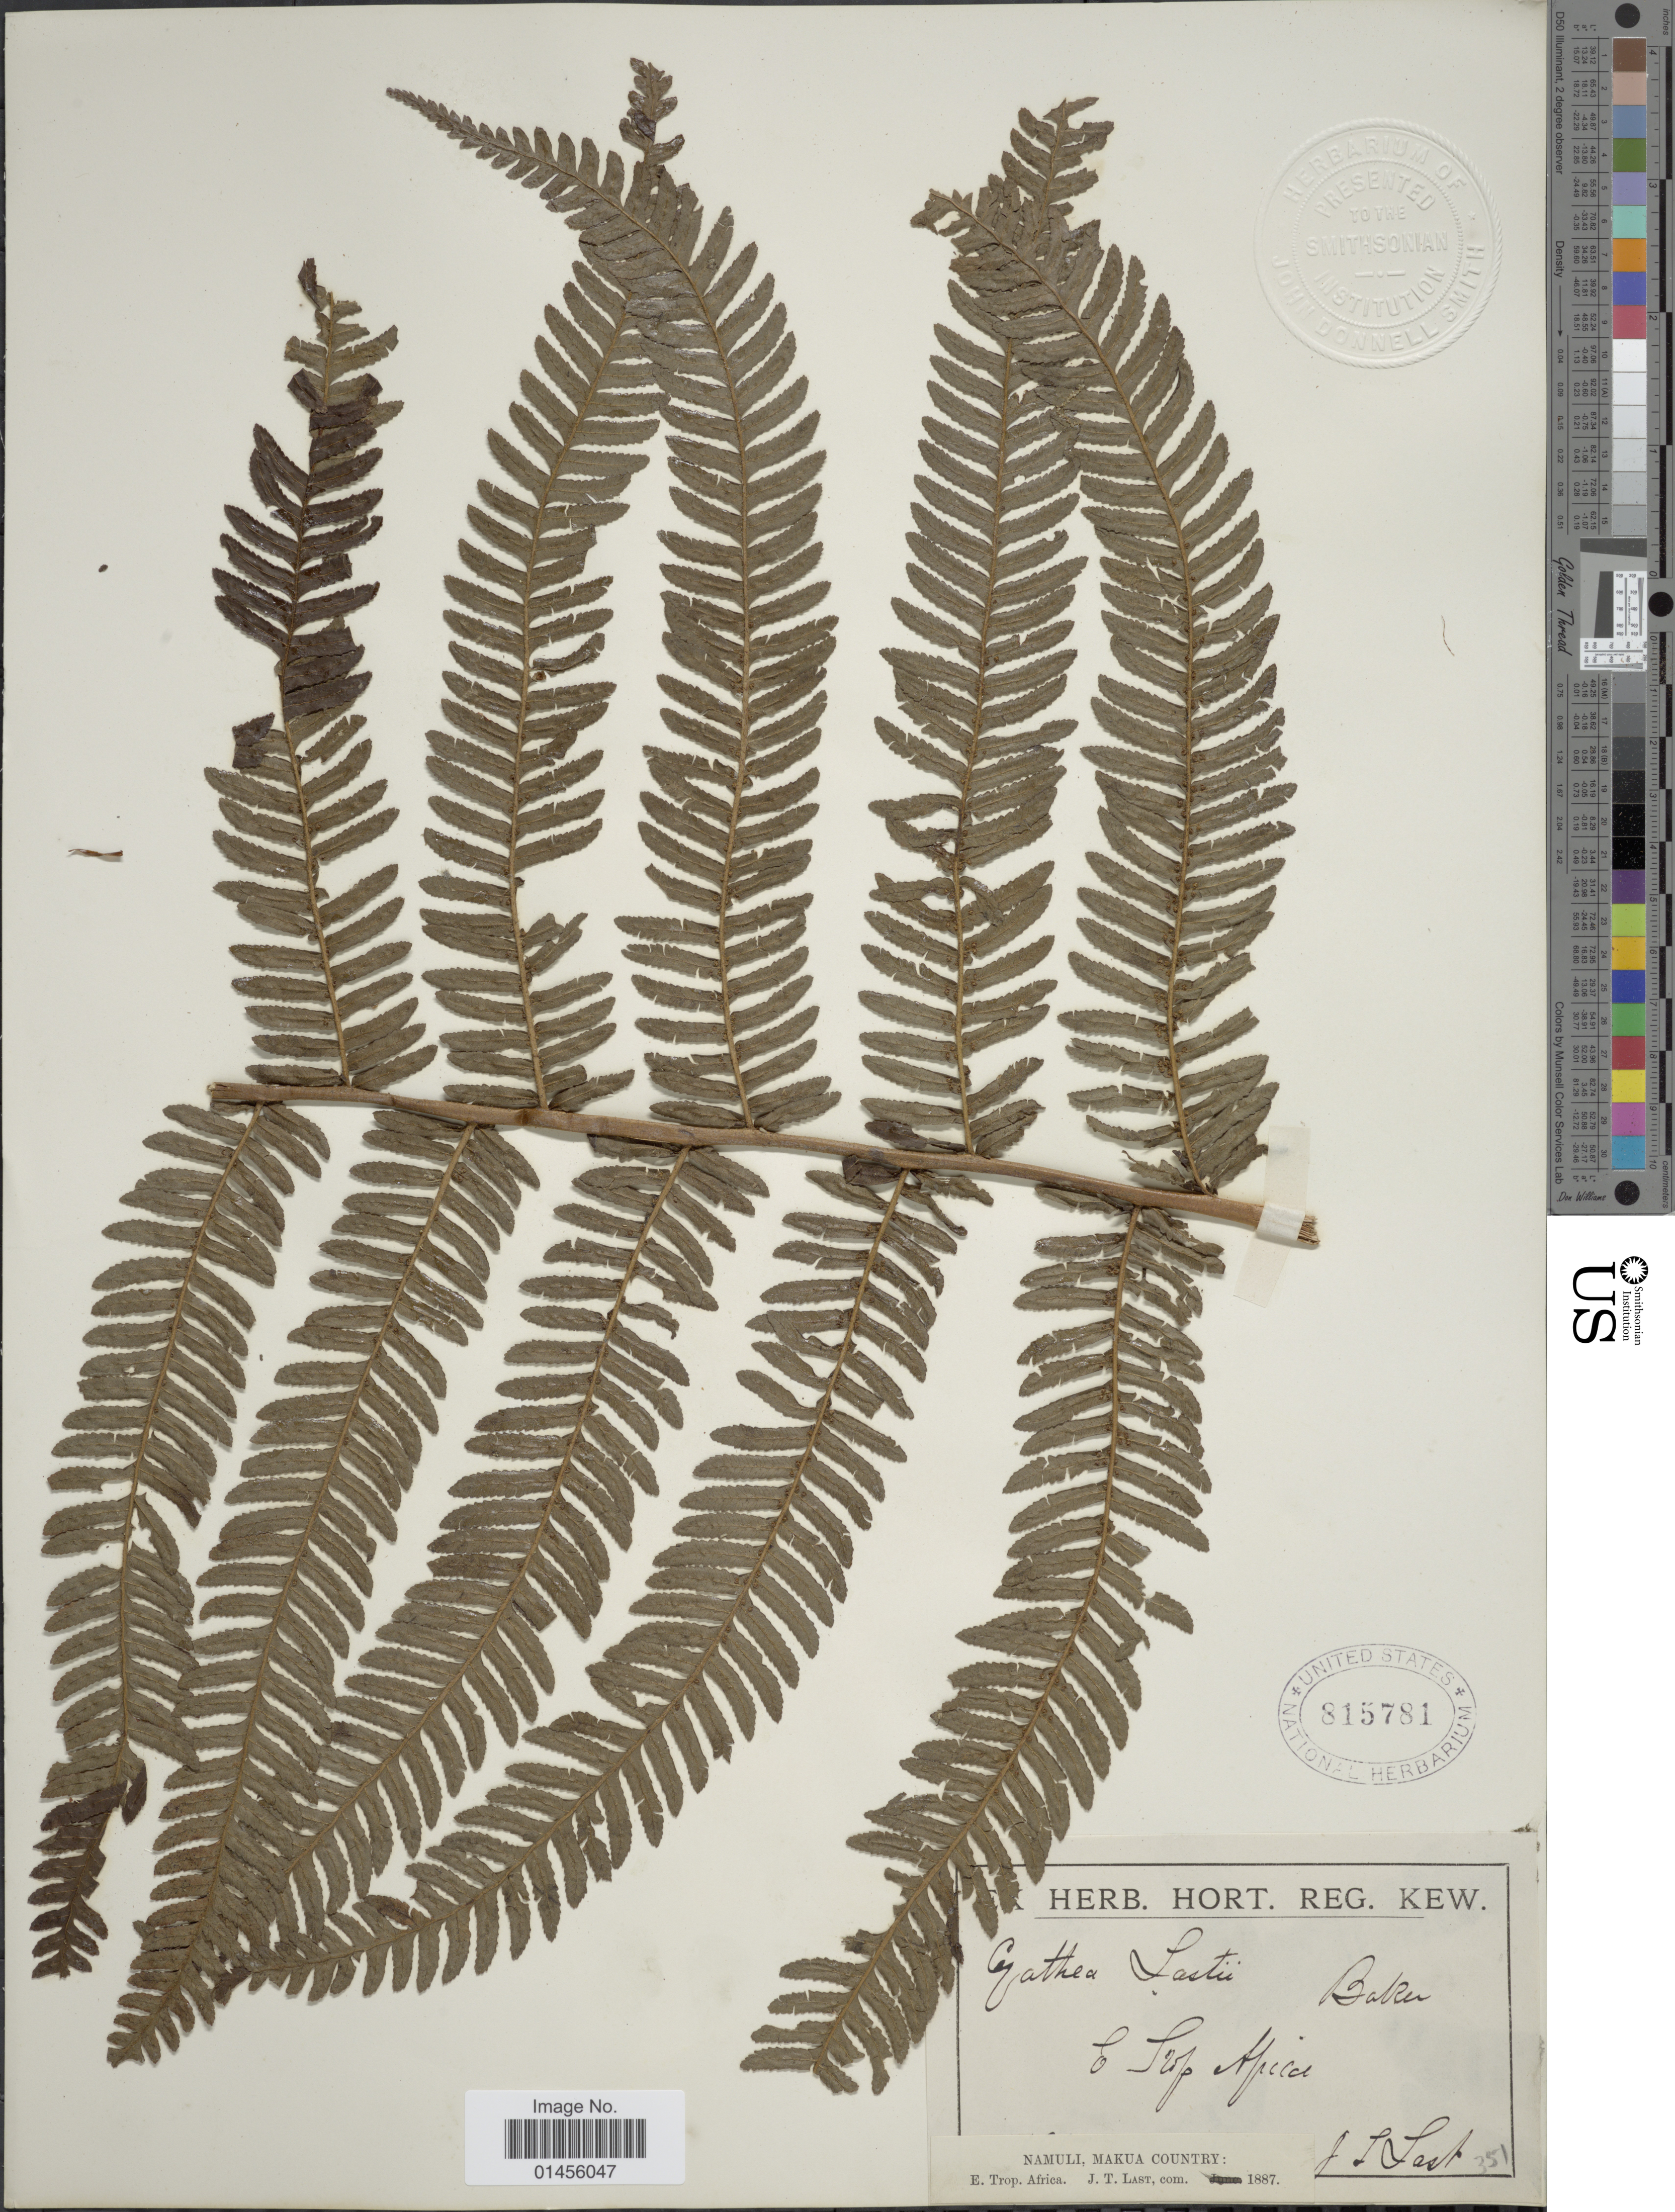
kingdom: Plantae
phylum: Tracheophyta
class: Polypodiopsida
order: Cyatheales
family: Cyatheaceae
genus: Alsophila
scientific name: Alsophila lastii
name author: (Baker) R.M. Tryon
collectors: J. Last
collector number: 351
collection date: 1887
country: Mozambique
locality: E Trop. Africa. Namuli, Makua Country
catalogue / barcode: US 815781